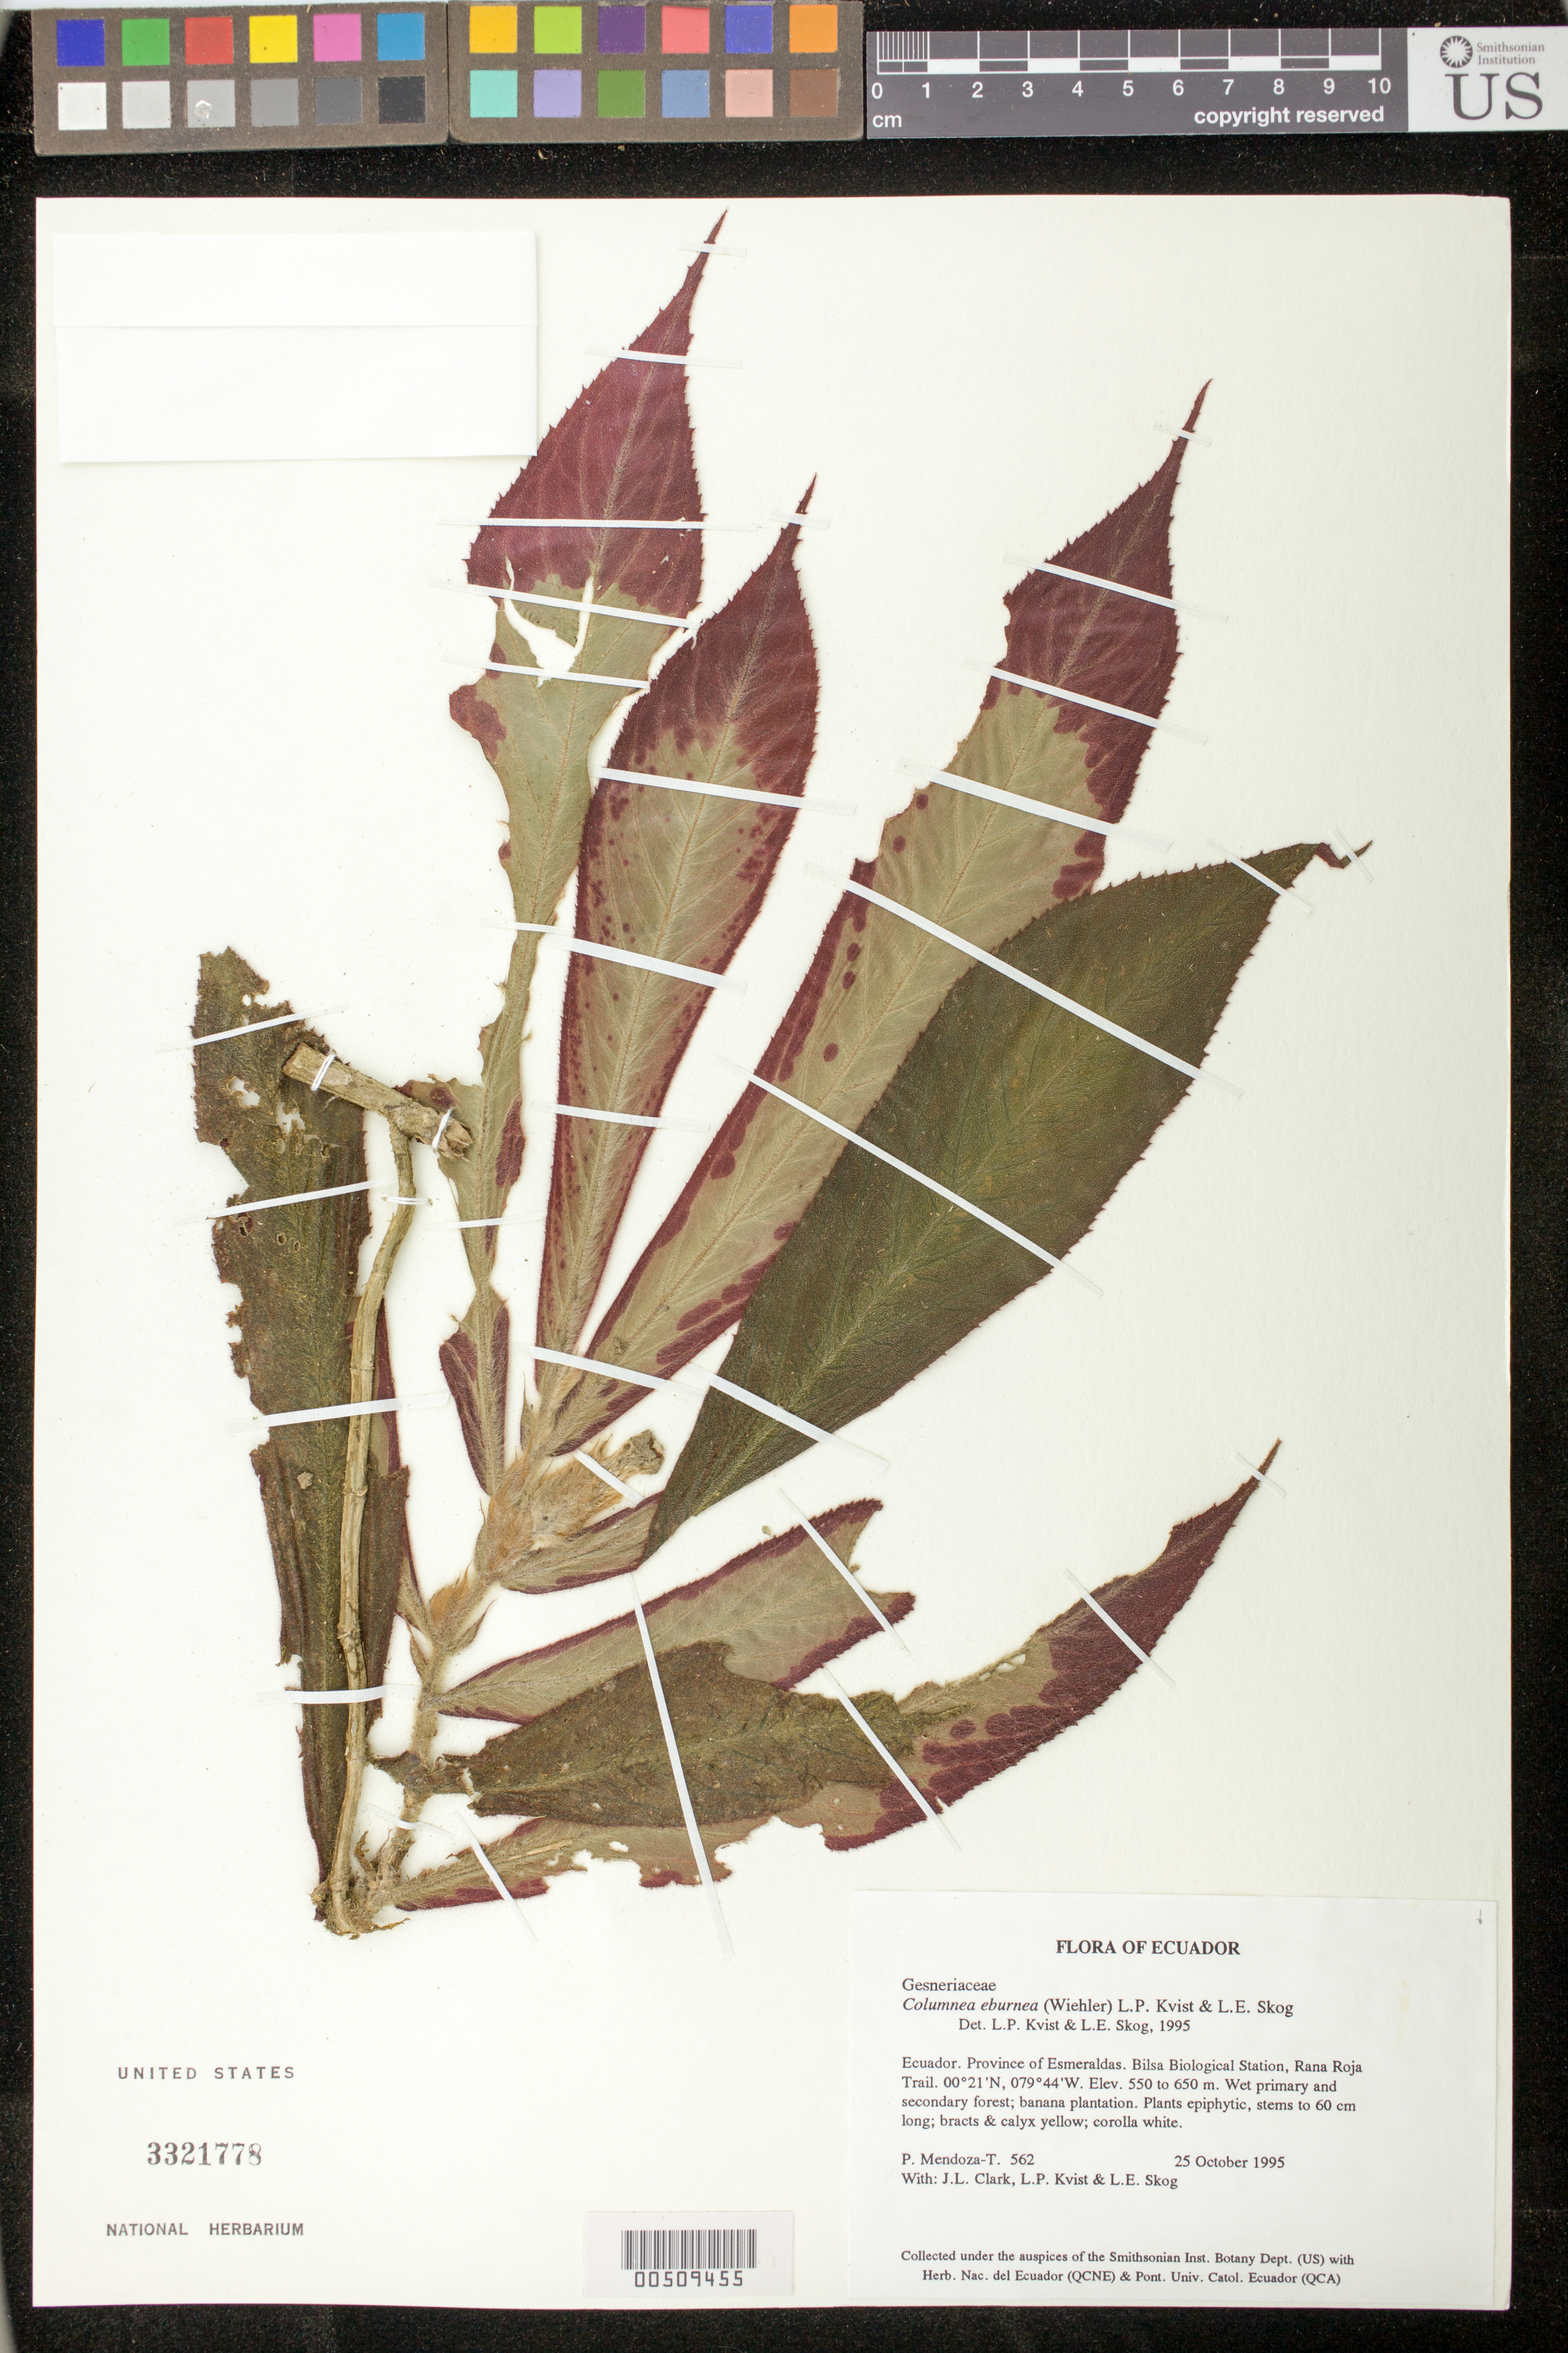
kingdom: Plantae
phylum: Tracheophyta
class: Magnoliopsida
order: Lamiales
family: Gesneriaceae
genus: Columnea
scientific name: Columnea eburnea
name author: (Wiehler) L.P. Kvist & L.E. Skog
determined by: Skog, Laurence E.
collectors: P. Mendoza-T., J. L. Clark, L. P. Kvist & L. E. Skog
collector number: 562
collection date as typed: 25 Oct 1995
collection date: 1995-10-25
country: Ecuador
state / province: Esmeraldas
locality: Bilsa Biological Station, Rana Roja Trail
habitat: Wet primary and secondary forest; banana plantation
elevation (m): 550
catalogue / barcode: US 3321778